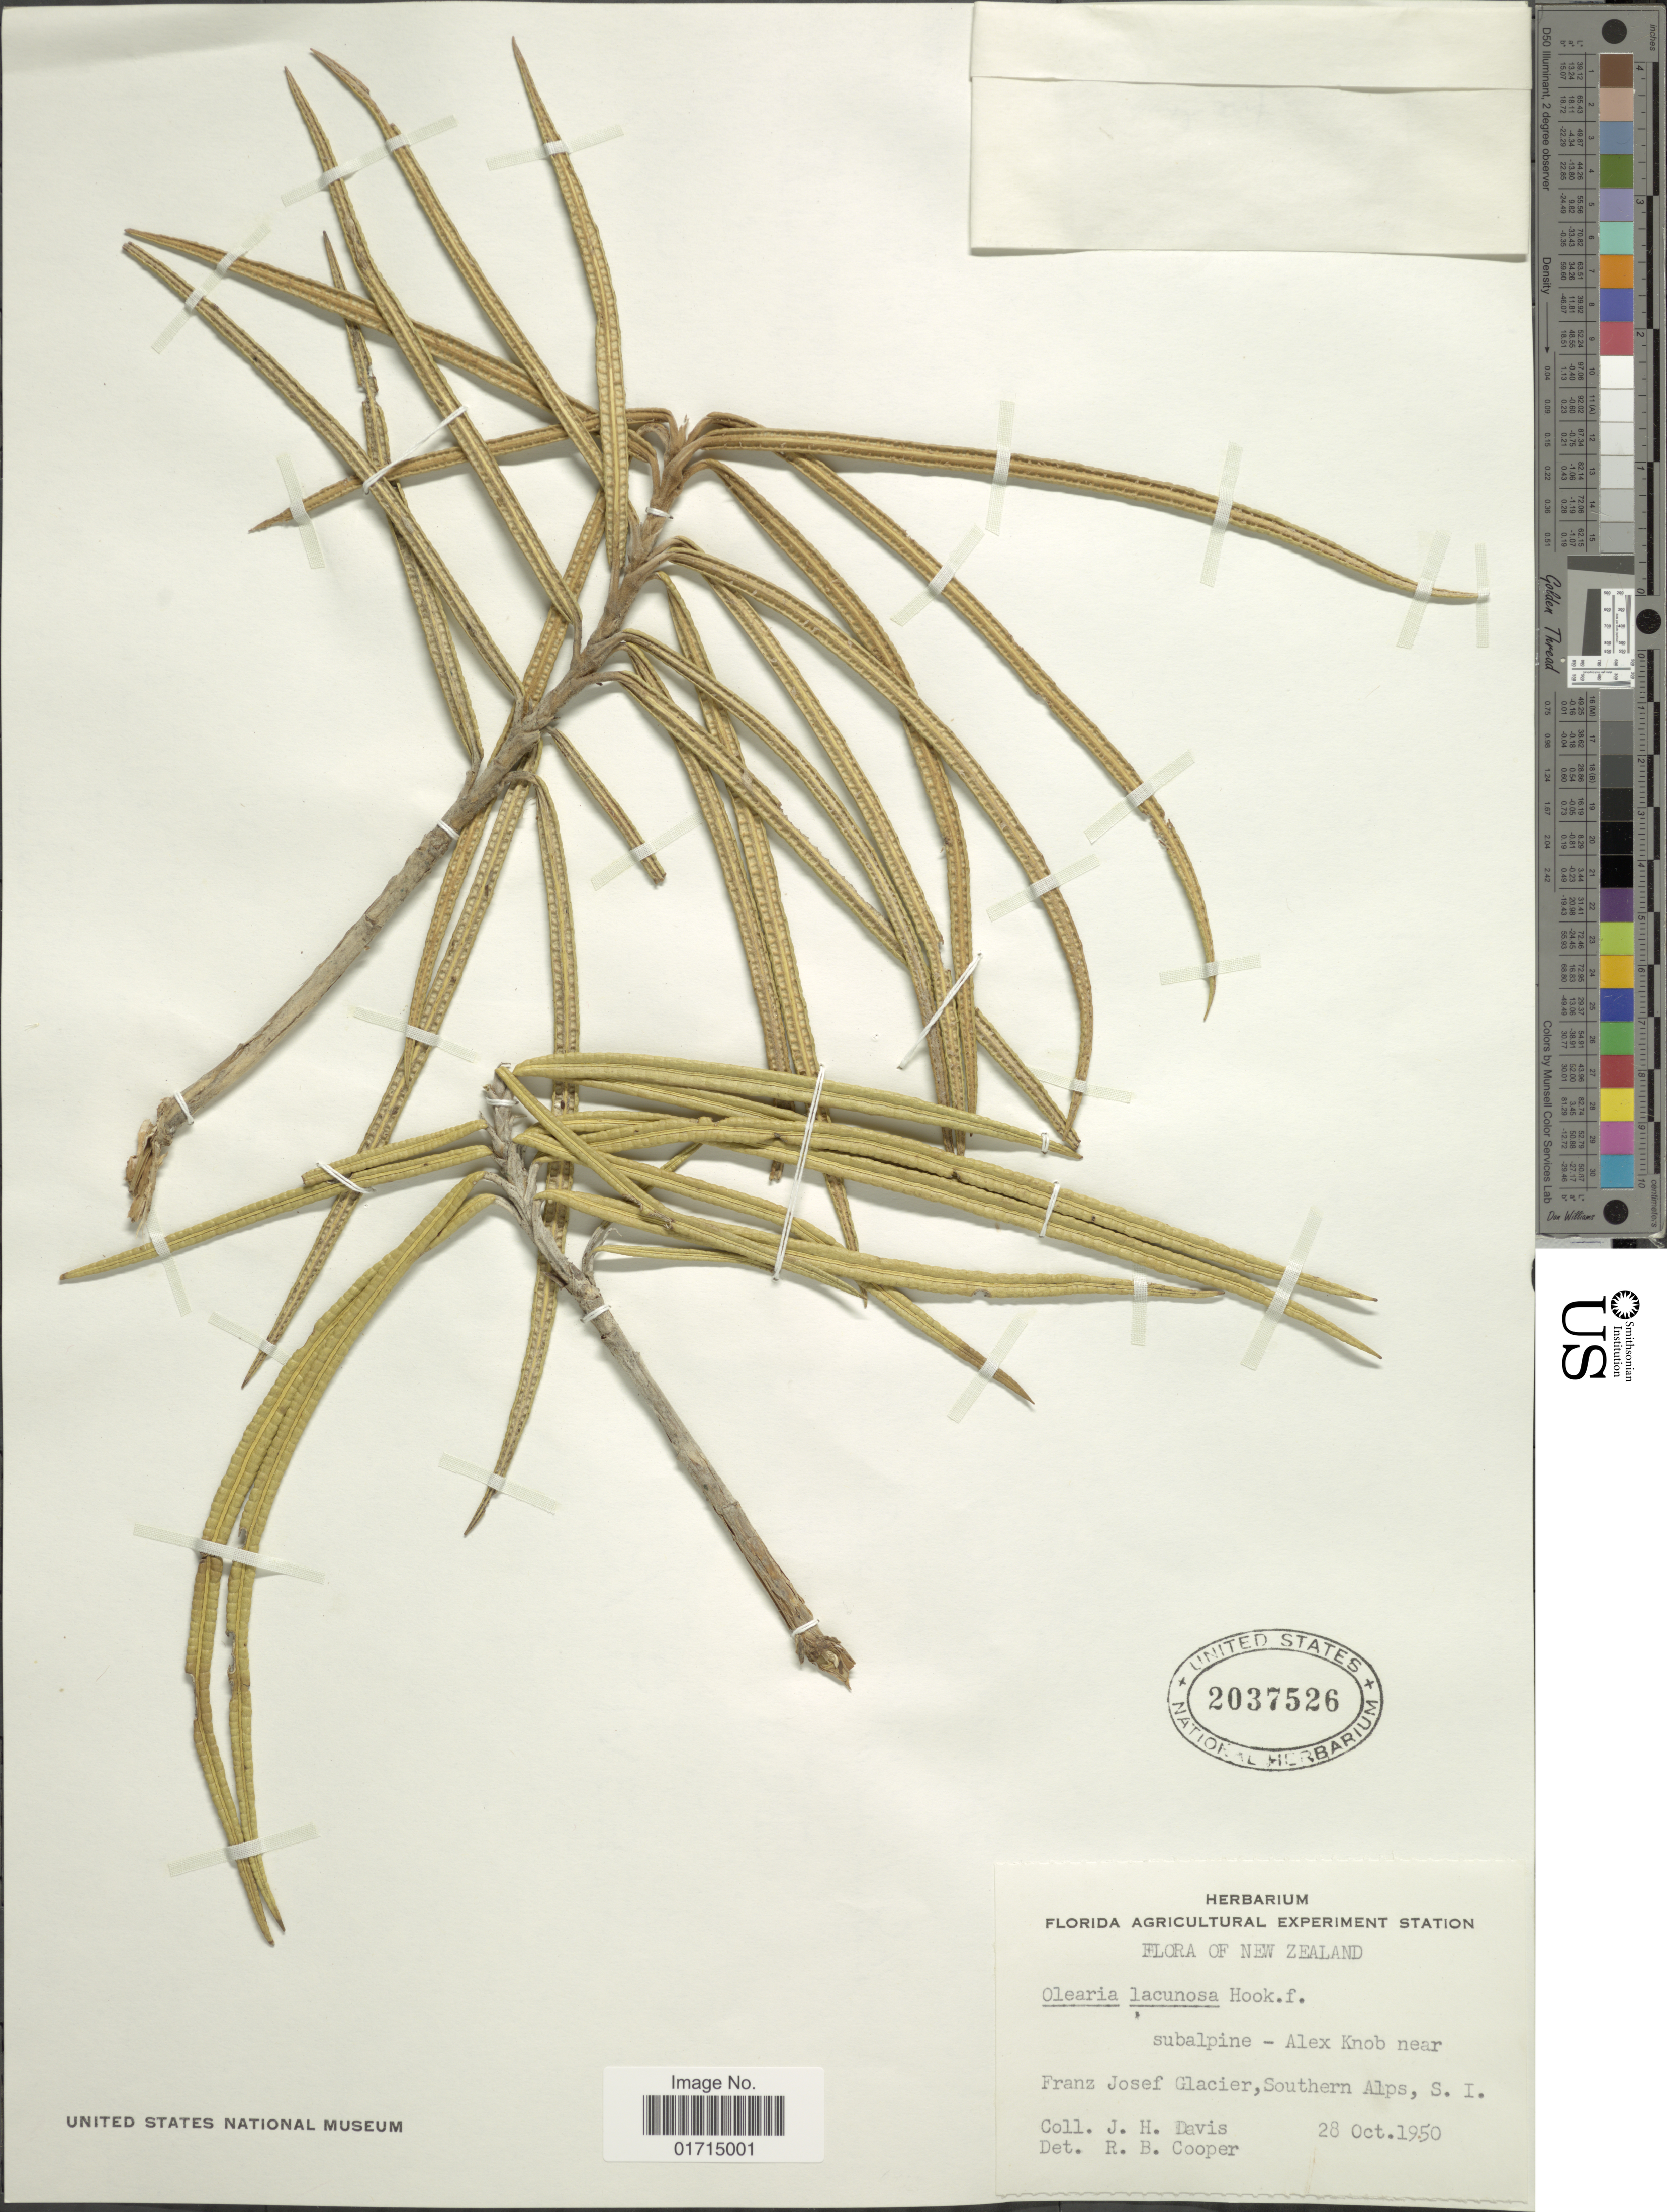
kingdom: Plantae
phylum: Tracheophyta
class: Magnoliopsida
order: Asterales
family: Asteraceae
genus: Olearia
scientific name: Olearia lacunosa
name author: Hook. f.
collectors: J. Davis & R. Cooper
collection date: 1950-10-28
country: New Zealand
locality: New Zealand. Franz Josef Glacier, Southern Alps, S. I.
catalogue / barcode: US 2037526